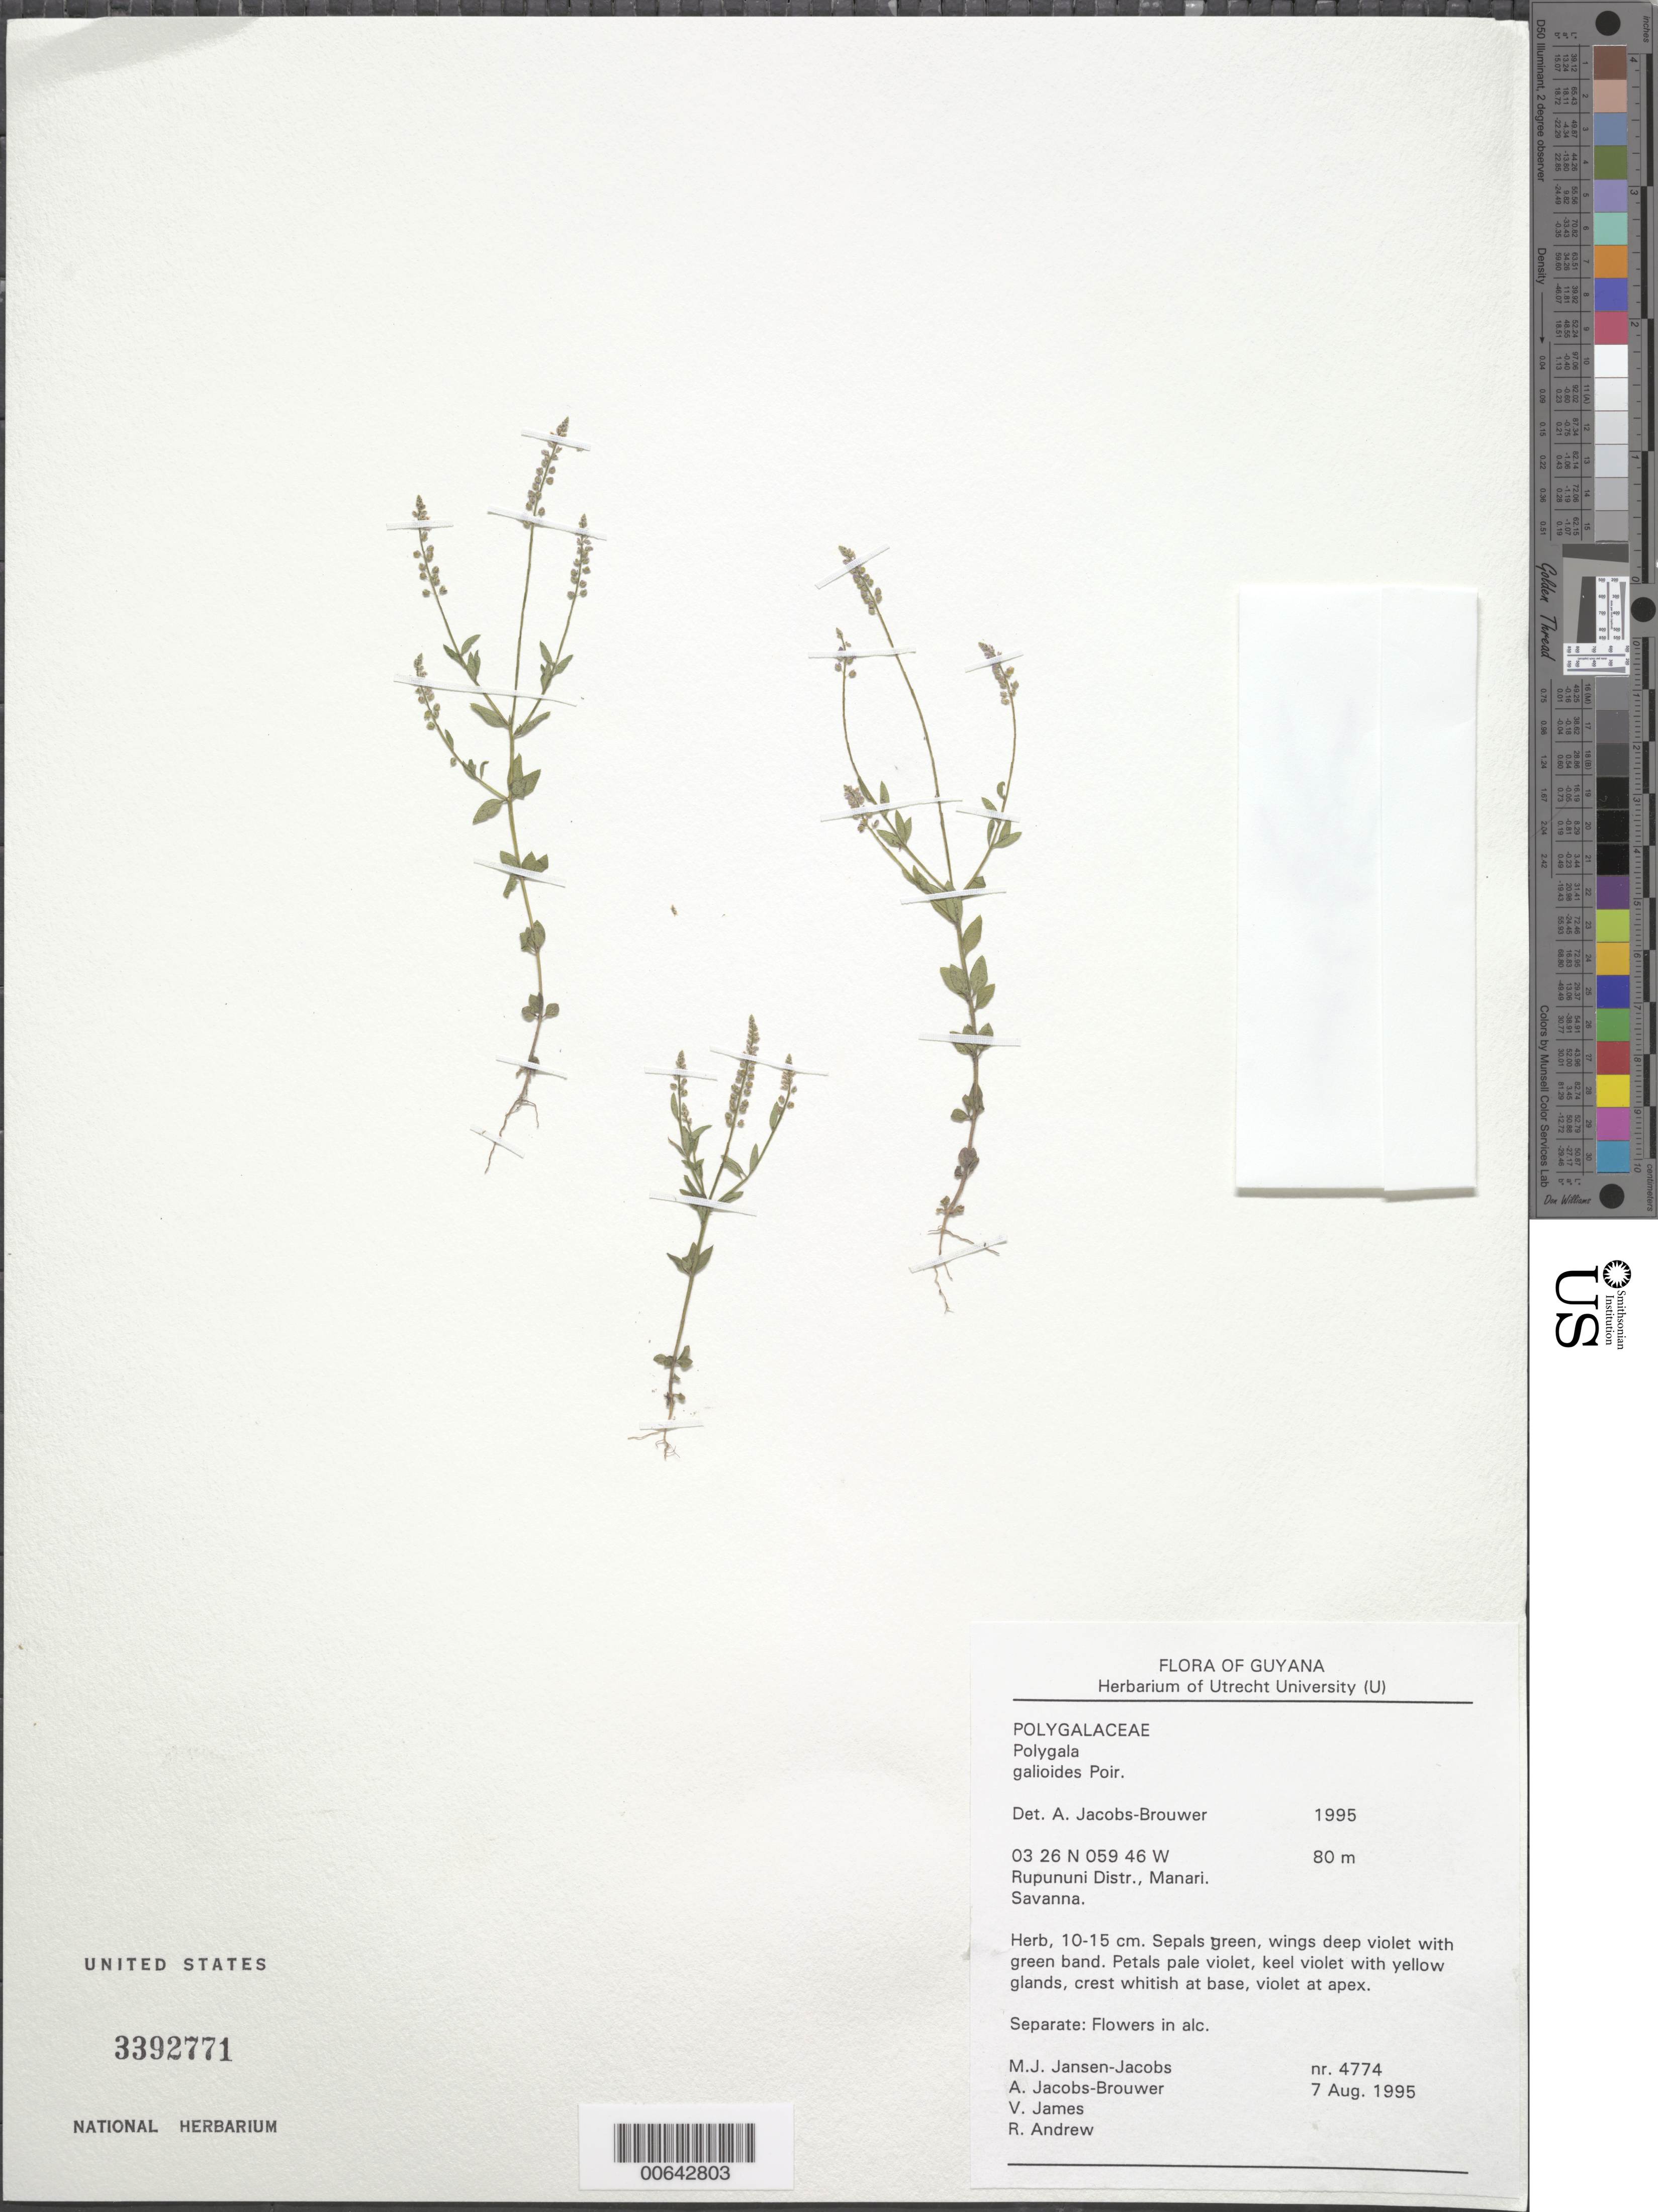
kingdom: Plantae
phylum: Tracheophyta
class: Magnoliopsida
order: Fabales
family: Polygalaceae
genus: Polygala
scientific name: Polygala galioides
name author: Poir.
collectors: M. J. Jansen-Jacobs, A. Jacobs-Brouwer, V. James & R. Andrew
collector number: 4774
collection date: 1995-08-07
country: Guyana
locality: Rupununi Distr., Manari.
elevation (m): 80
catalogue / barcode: US 3392771